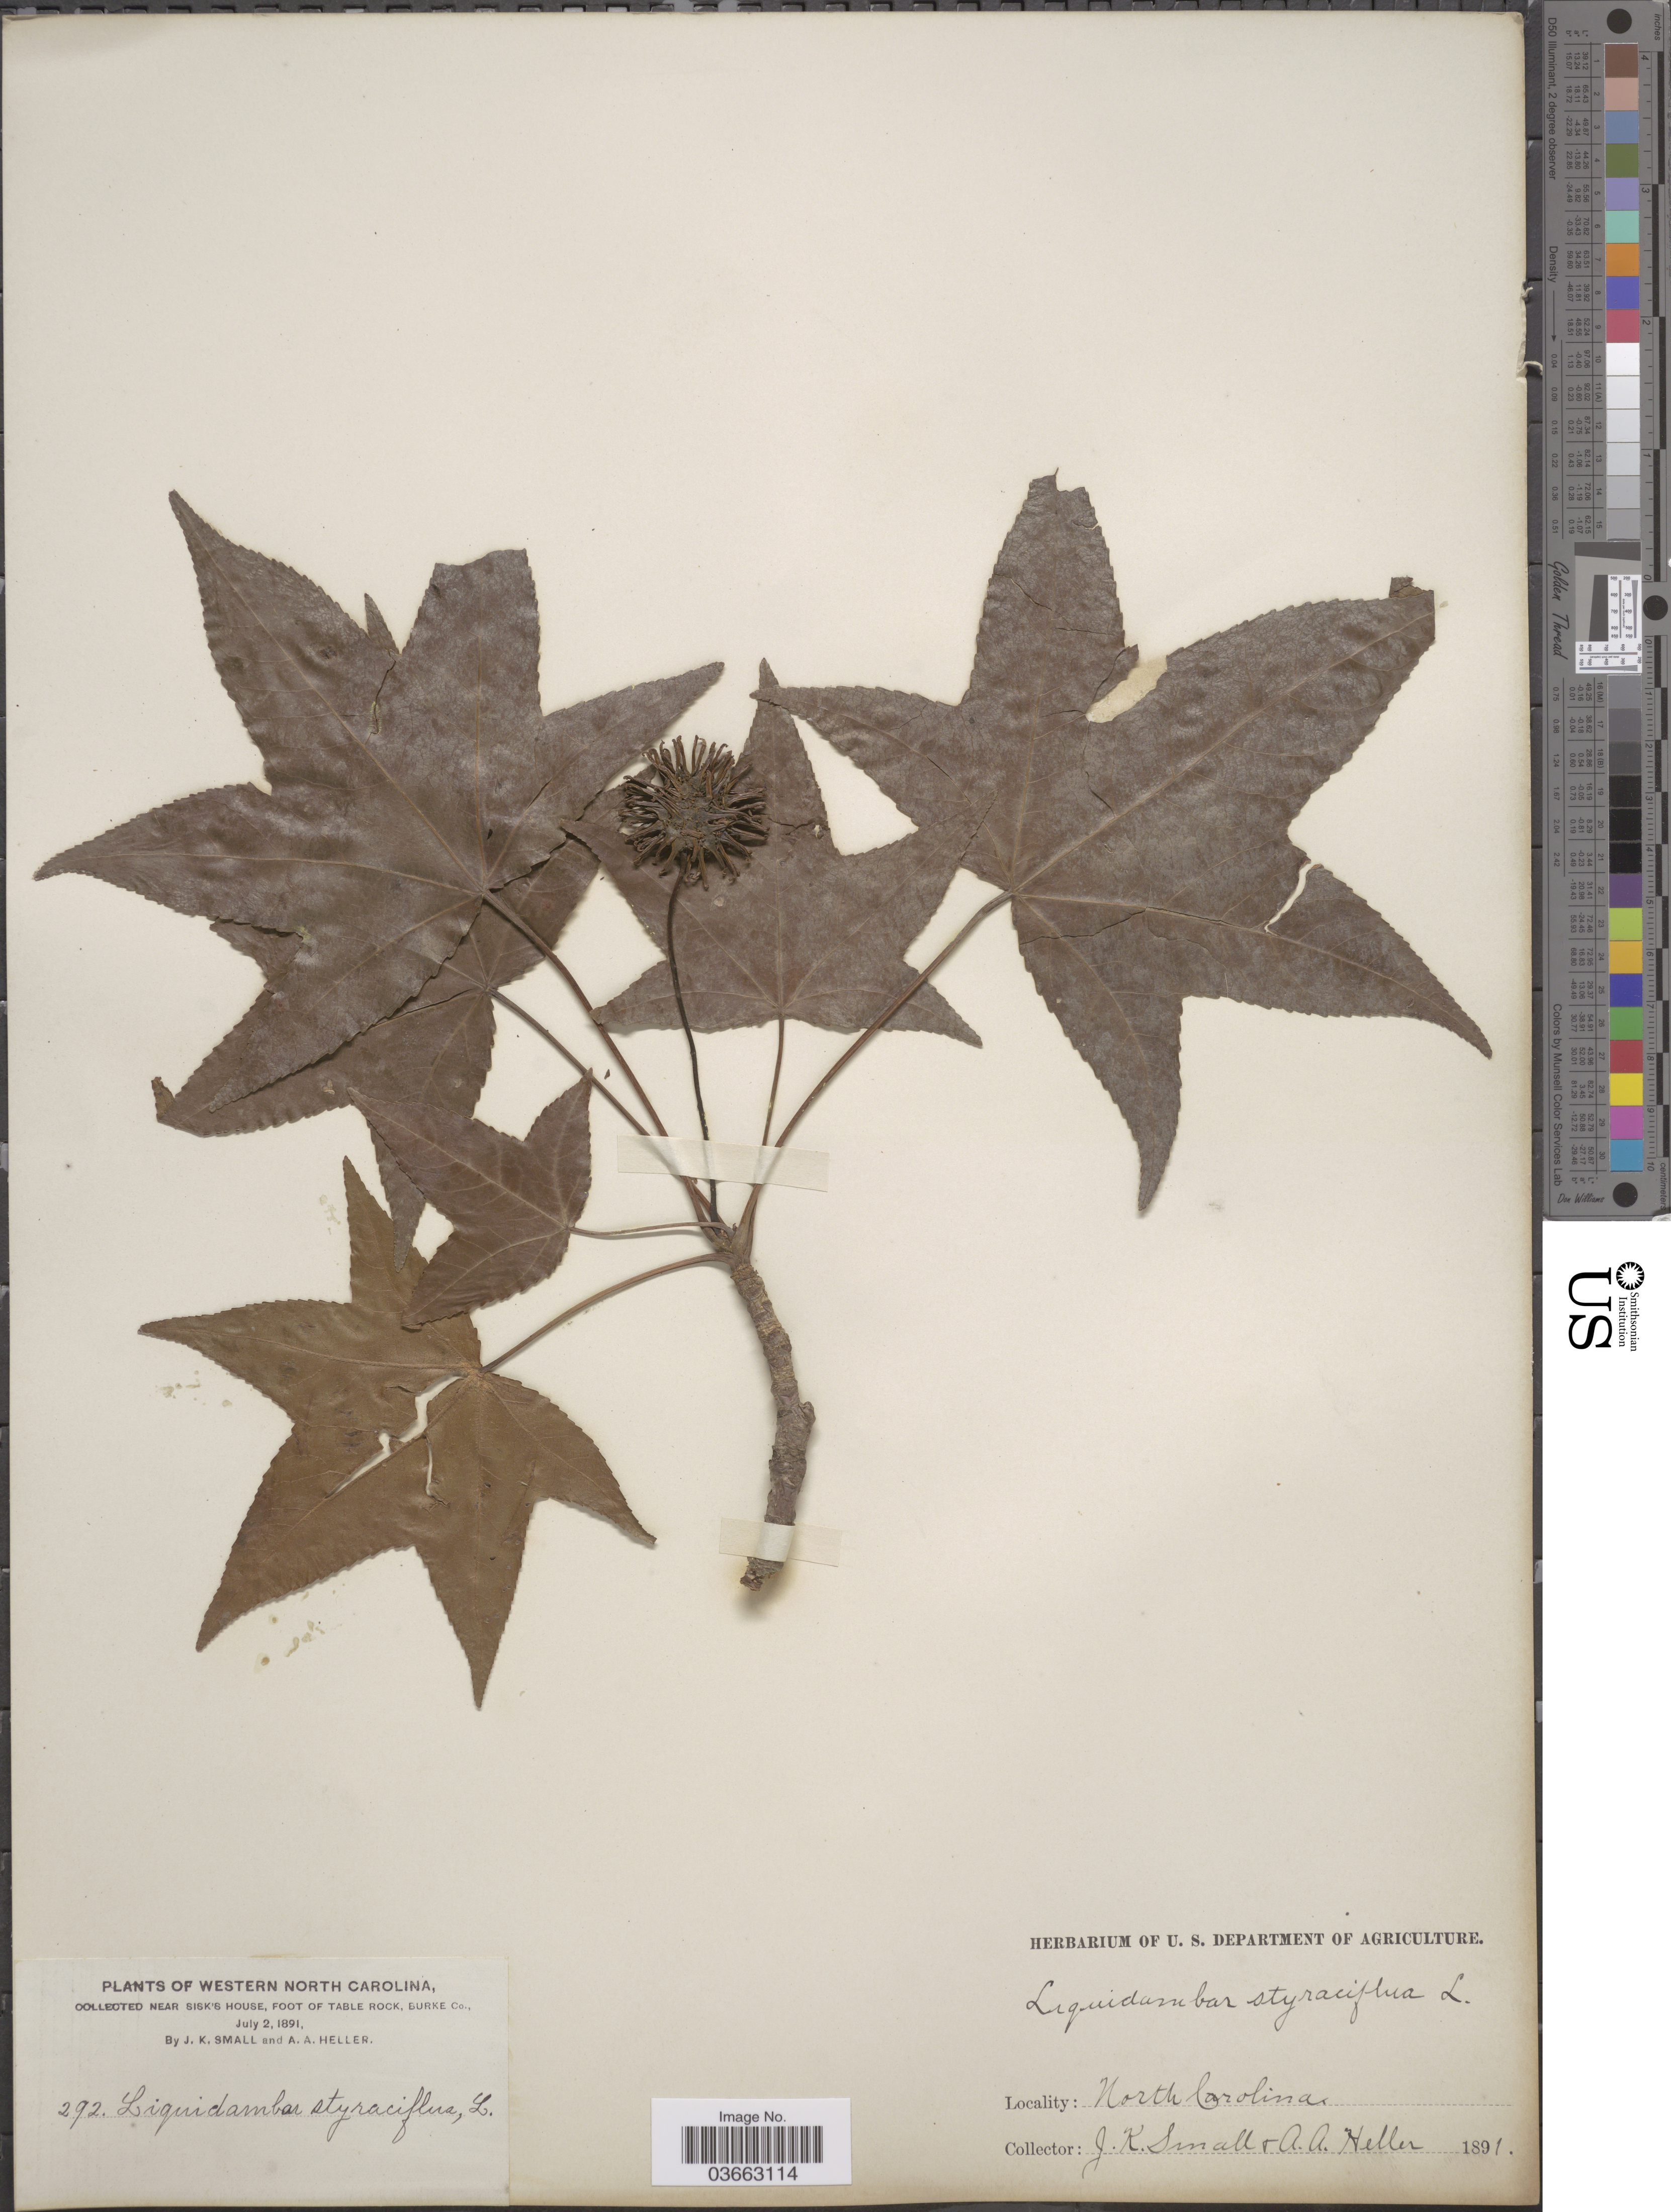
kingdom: Plantae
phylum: Tracheophyta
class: Magnoliopsida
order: Saxifragales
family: Altingiaceae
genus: Liquidambar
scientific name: Liquidambar styraciflua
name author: L.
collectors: J. K. Small & A. A. Heller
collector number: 292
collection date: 1891-07-02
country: United States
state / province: North Carolina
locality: Western North Carolina. Near sisk's House, Foot of Table Rock, burke Co.